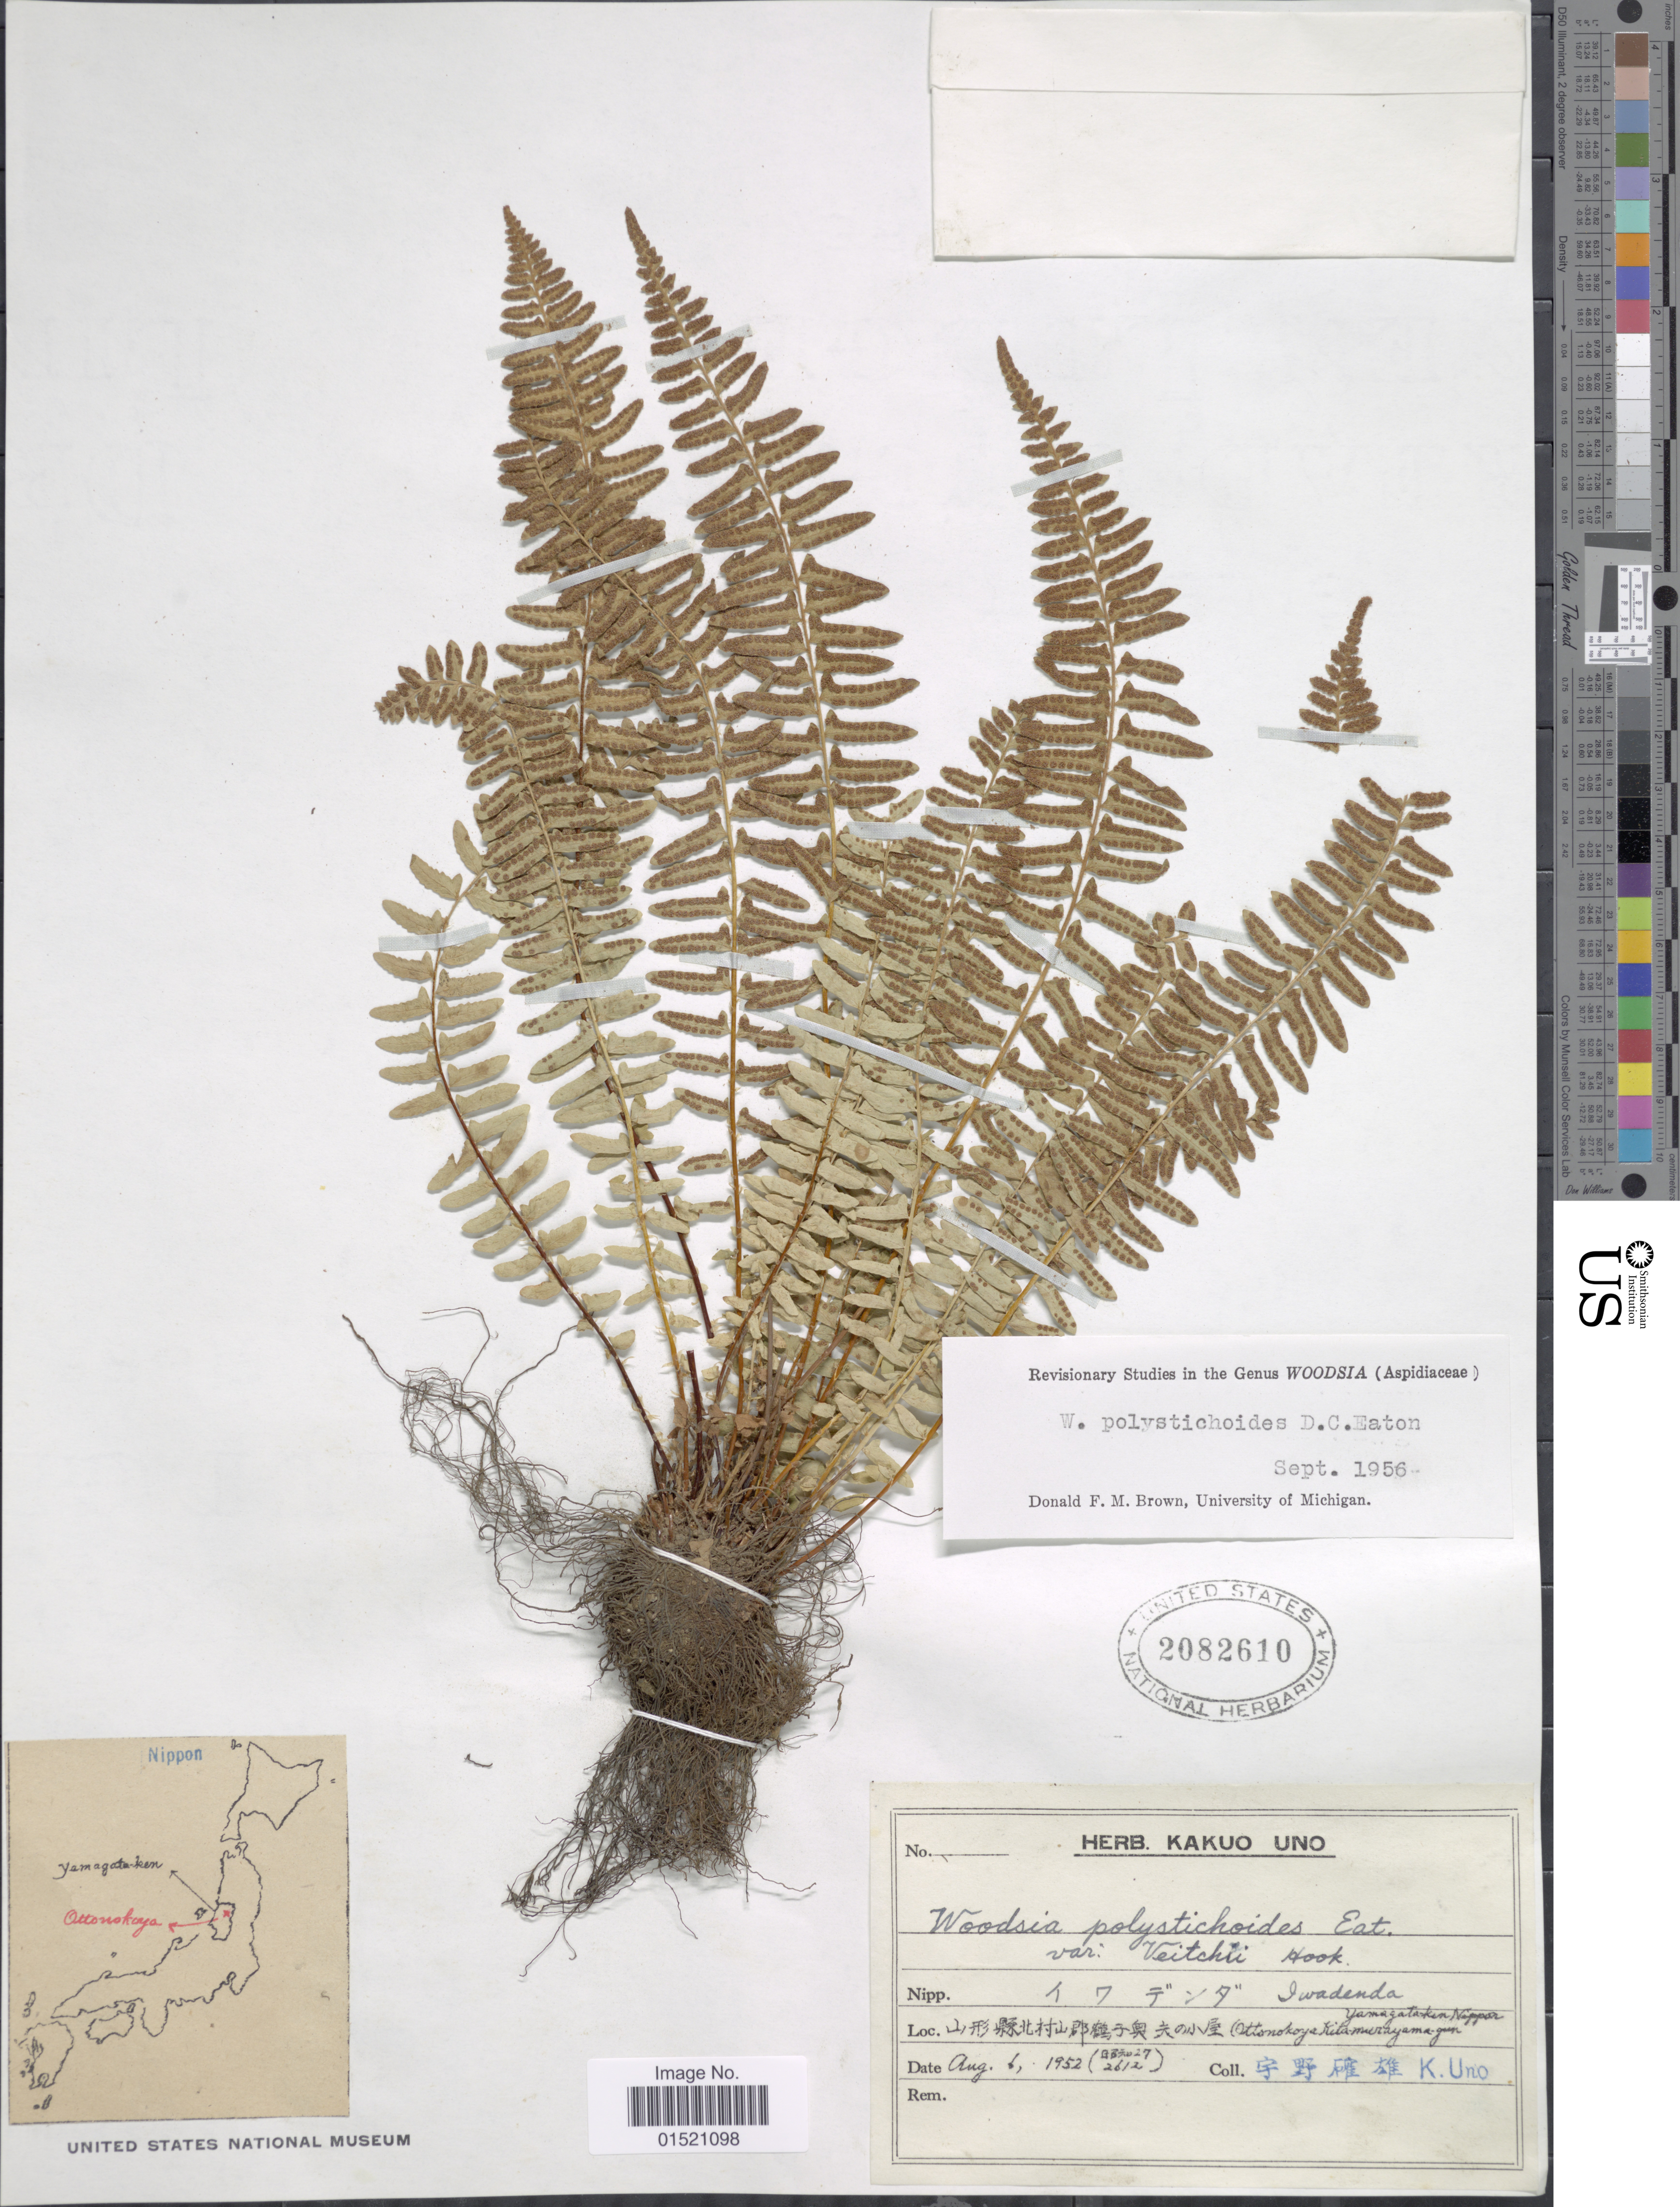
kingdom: Plantae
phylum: Tracheophyta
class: Polypodiopsida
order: Polypodiales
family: Woodsiaceae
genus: Woodsia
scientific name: Woodsia polystichoides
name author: D.C. Eaton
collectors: K. Uno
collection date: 1952-08-06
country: Japan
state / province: Yamagata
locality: Yamagata-ken Nippon [Foreign script] (Ottokoya-Kita-merayama-gun)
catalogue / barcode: US 2082610